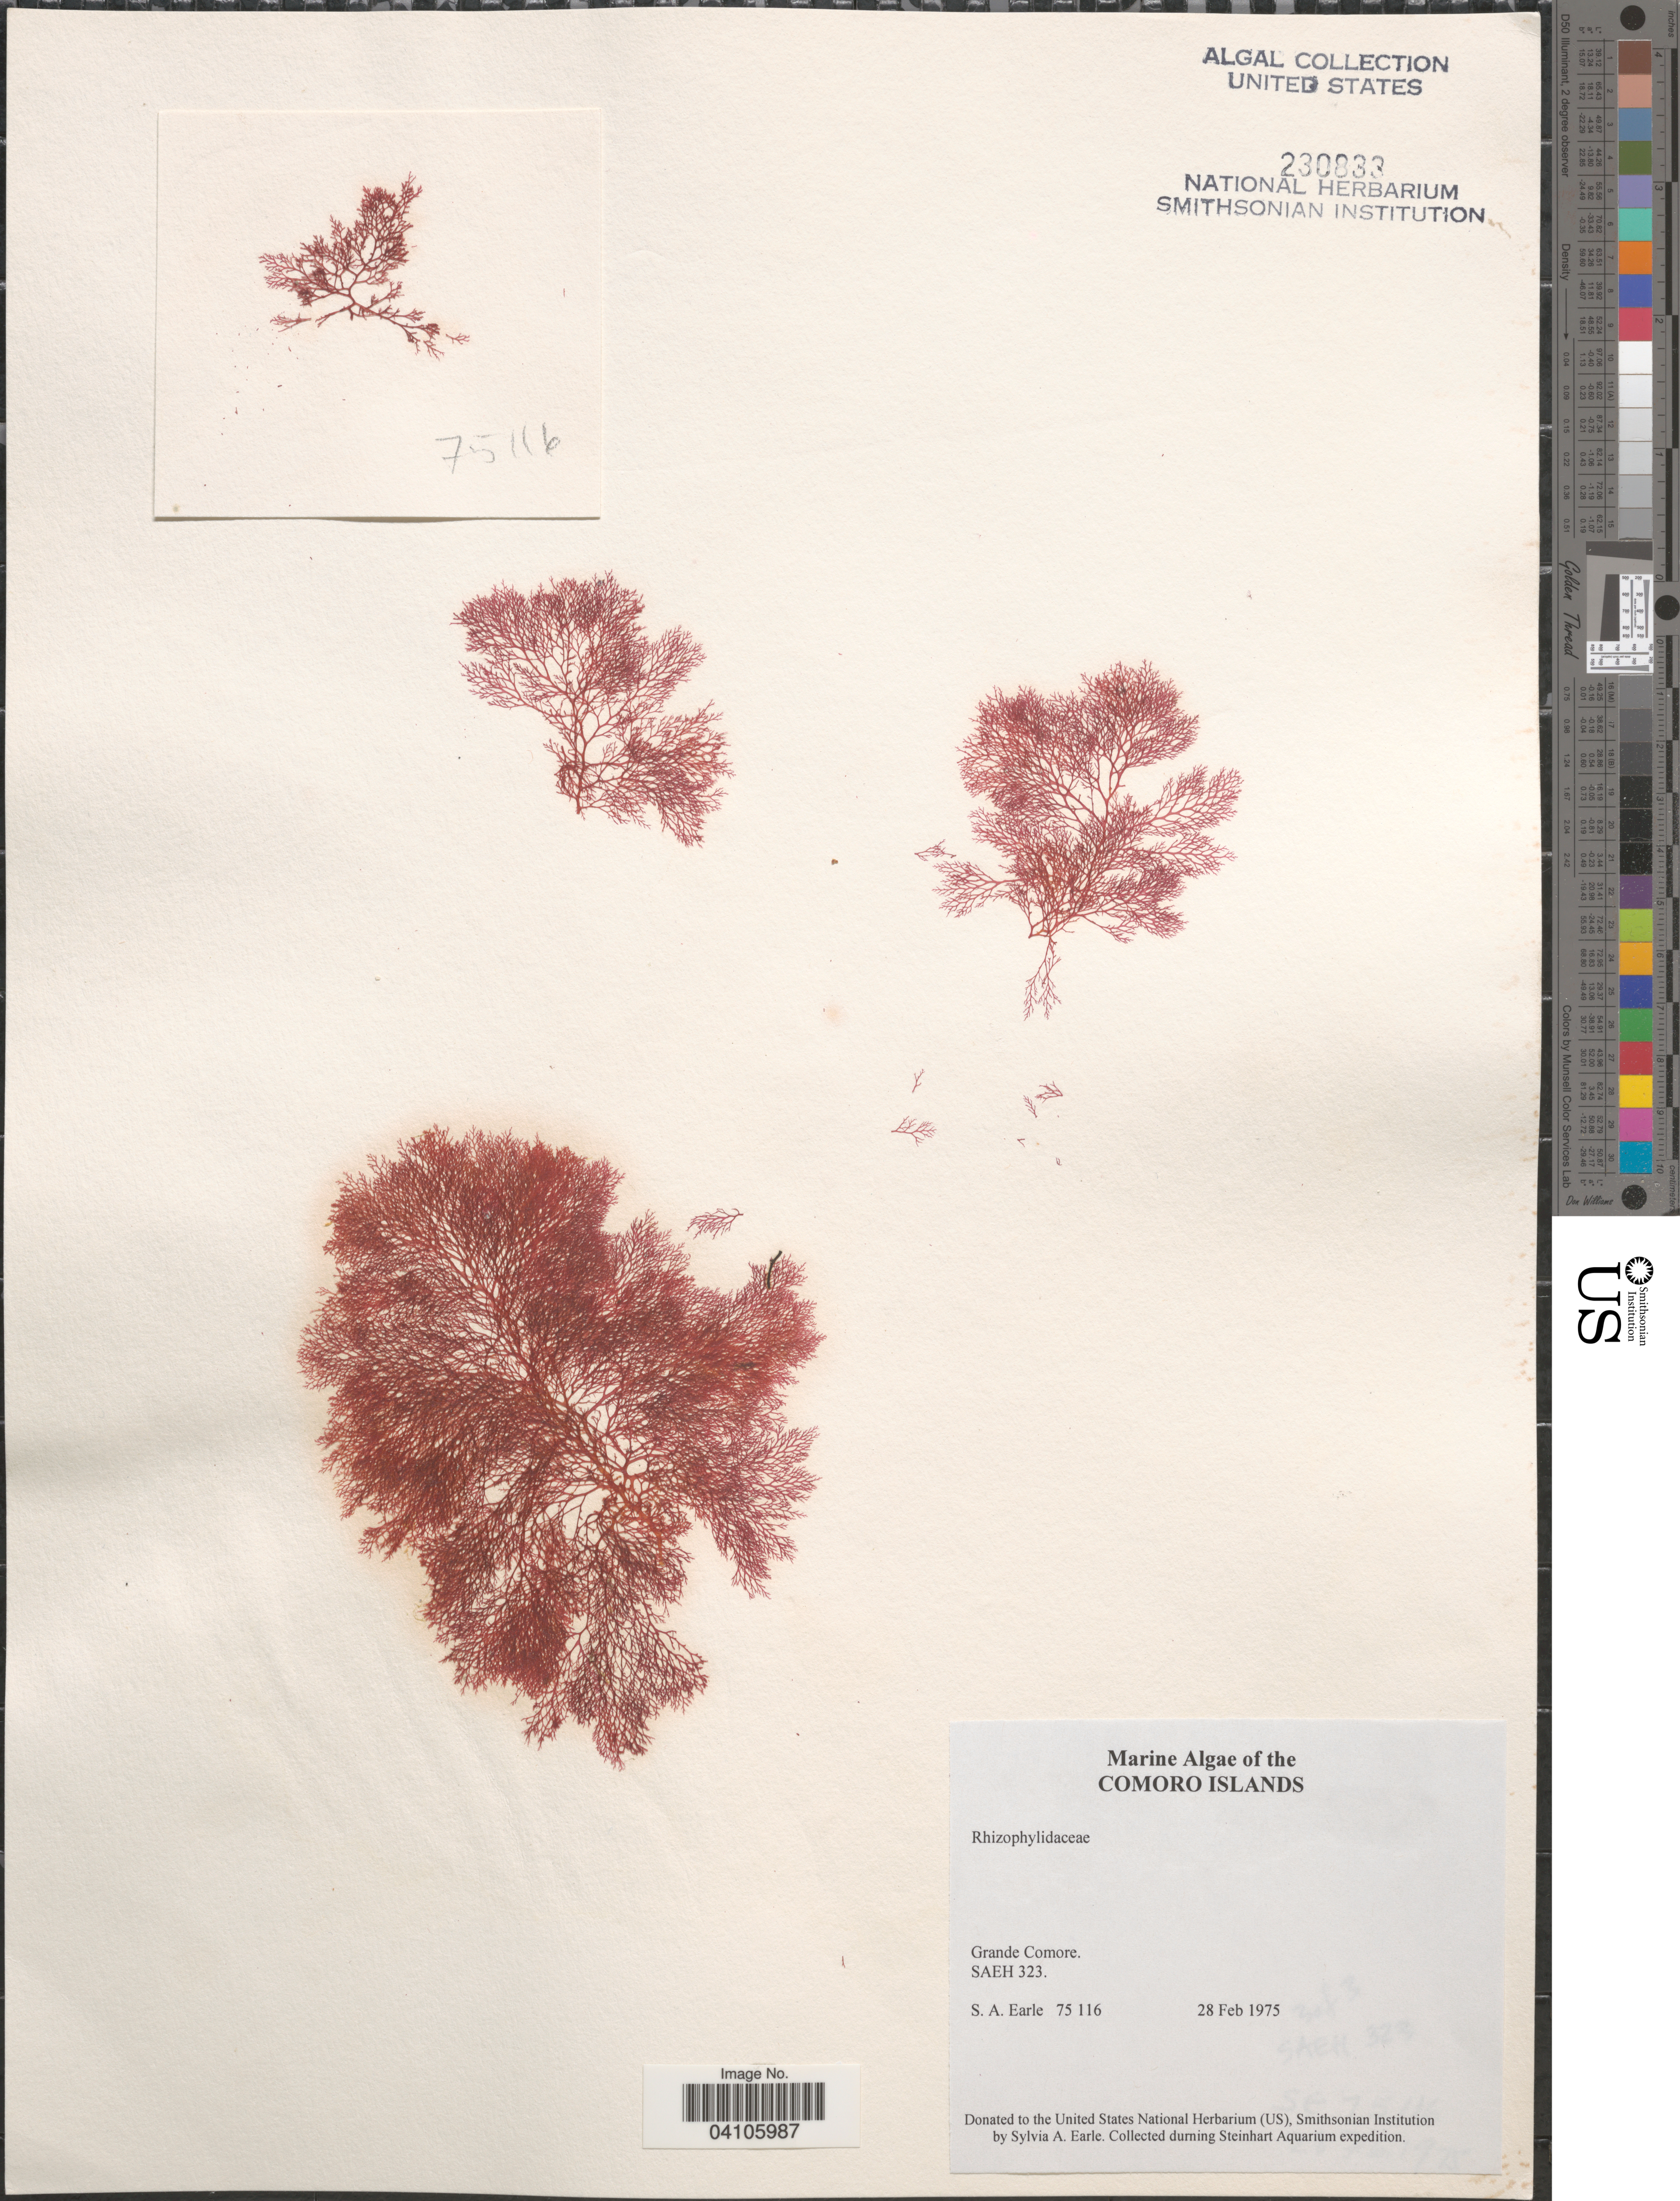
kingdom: Plantae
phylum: Rhodophyta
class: Florideophyceae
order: Gigartinales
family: Rhizophyllidaceae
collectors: S. A. Earle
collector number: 75116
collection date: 1975-02-28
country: Comoros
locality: Grande Comore. Steinhart Aquarium expedition.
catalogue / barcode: US 230833